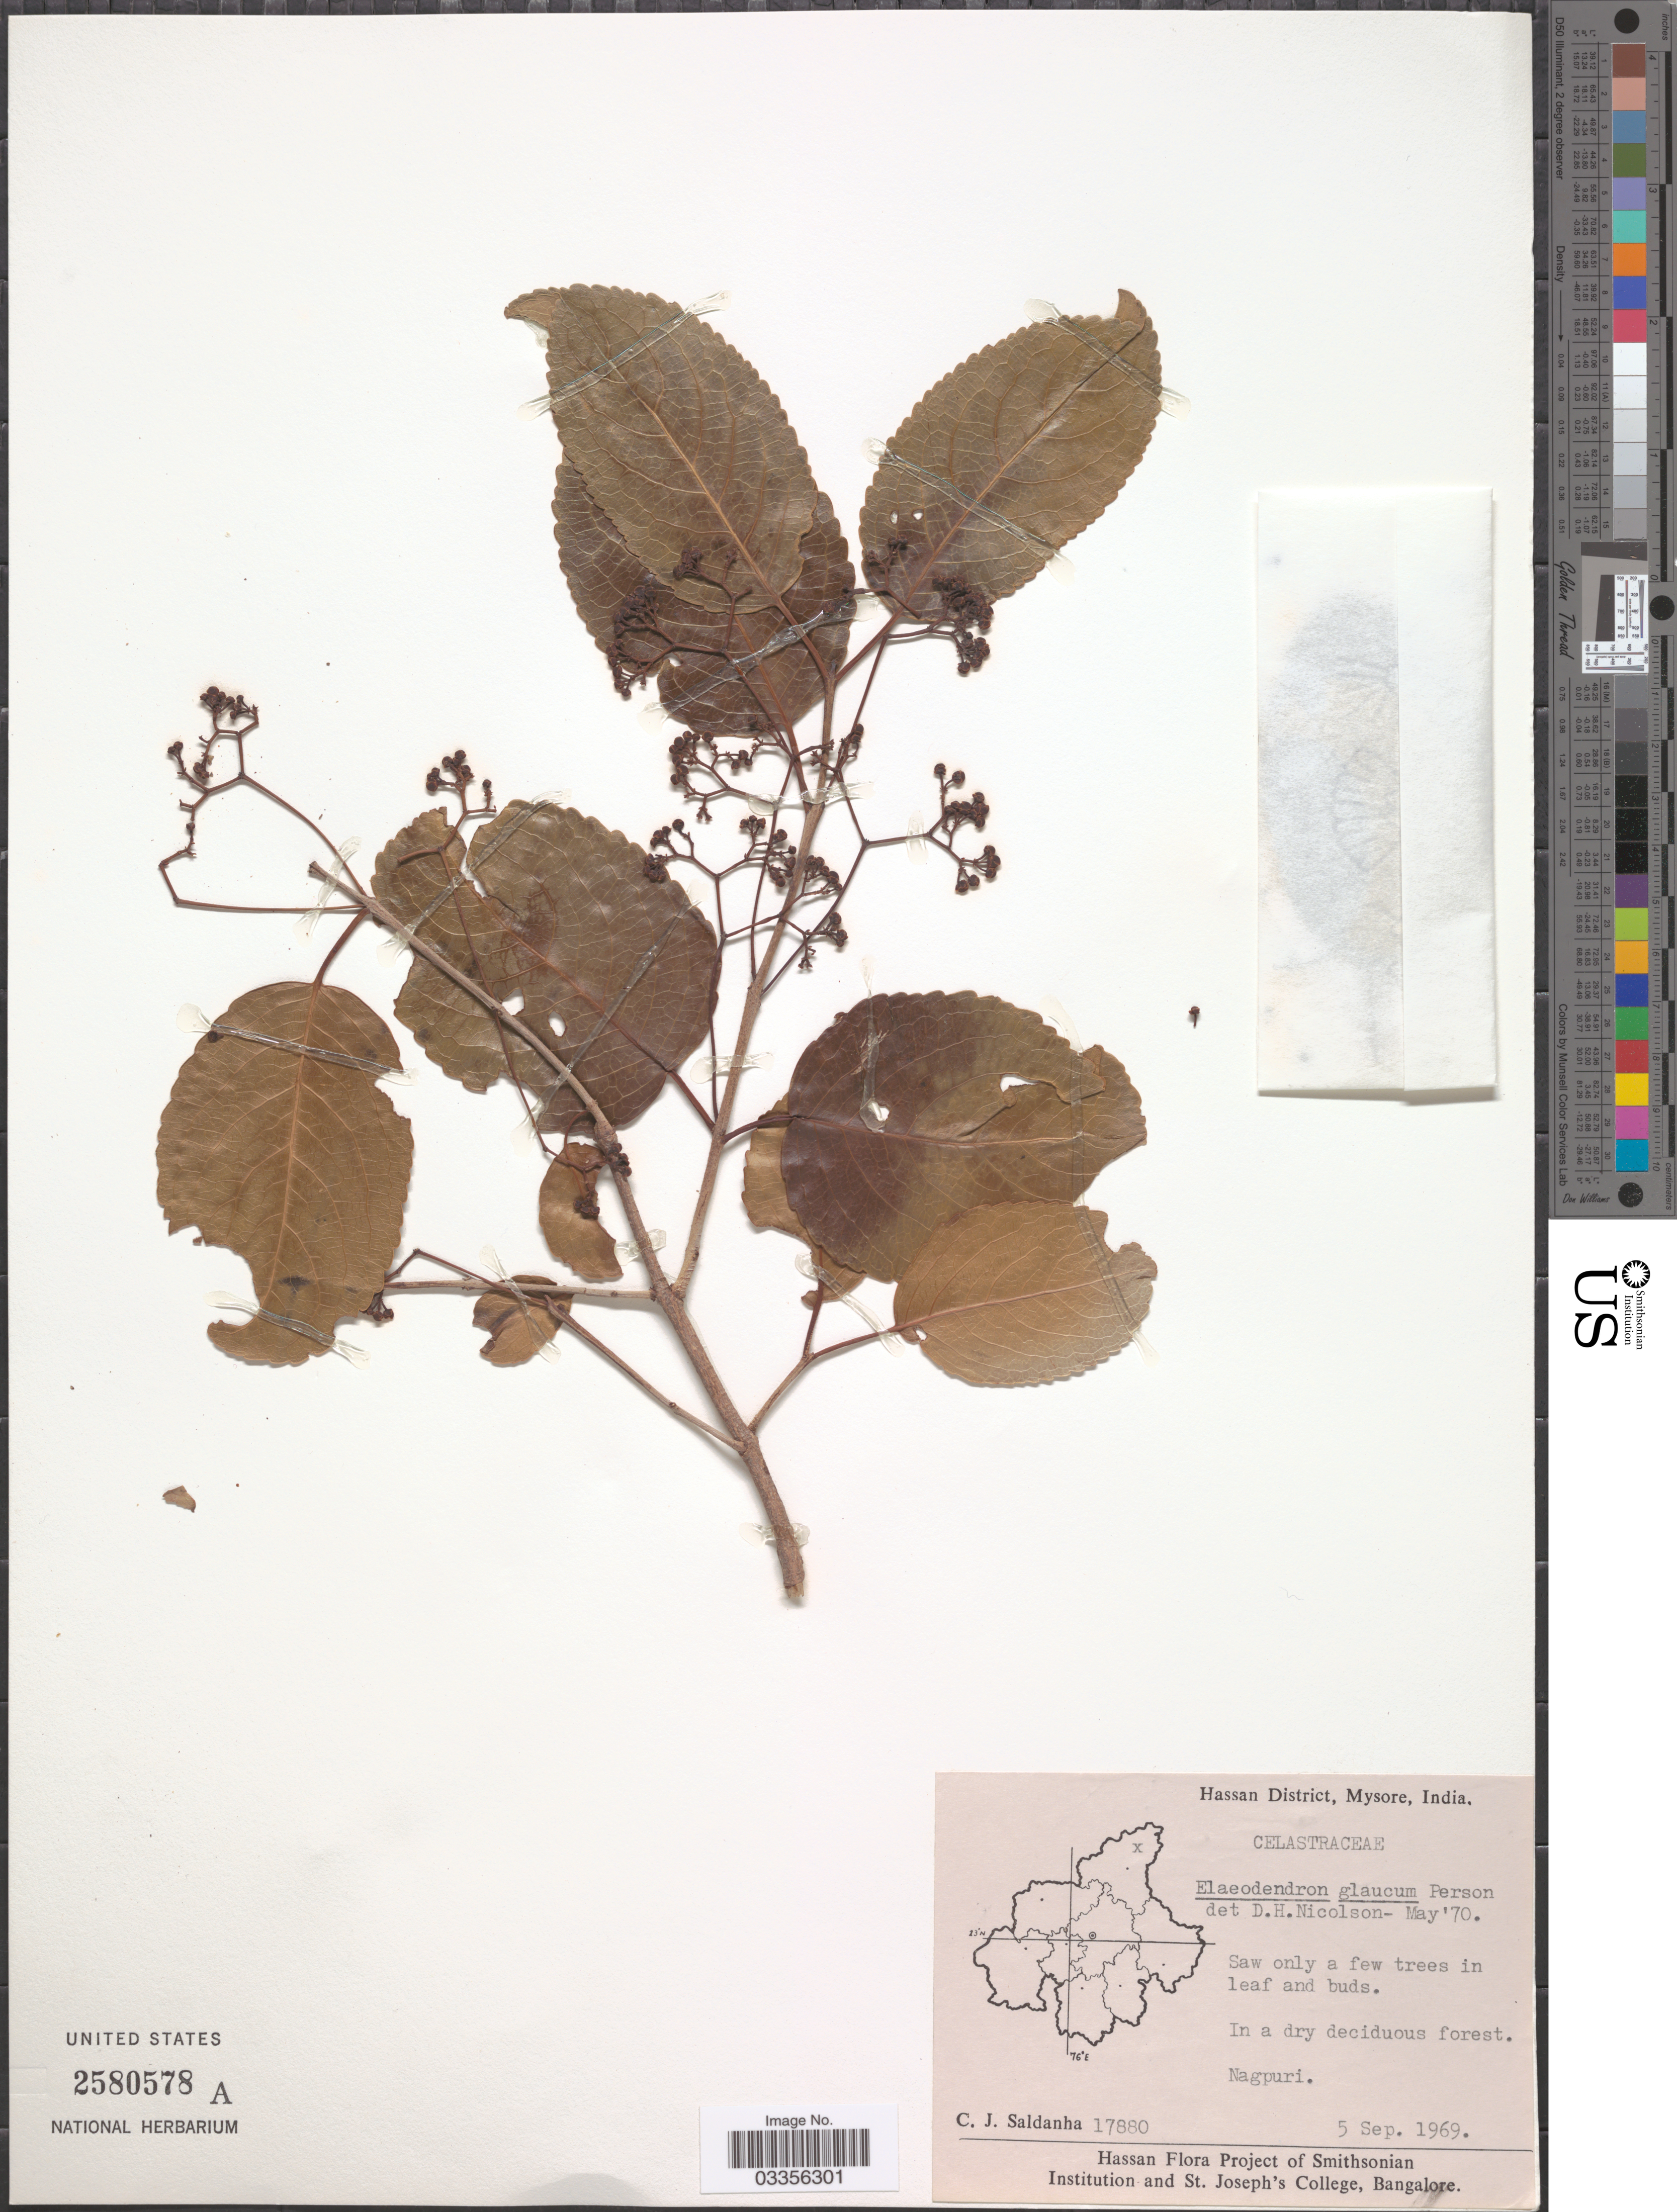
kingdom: Plantae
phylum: Tracheophyta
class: Magnoliopsida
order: Celastrales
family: Celastraceae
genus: Cassine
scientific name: Cassine albens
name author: (Retz.) Kosterm.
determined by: Strong, Mark T., (BOT), Smithsonian Institution - National Museum of Natural History (UNITED STATES)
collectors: C. J. Saldanha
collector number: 17880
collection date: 1969-09-05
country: India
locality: Hassan District, Mysore. Nagpuri.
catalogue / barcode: US 2580578A